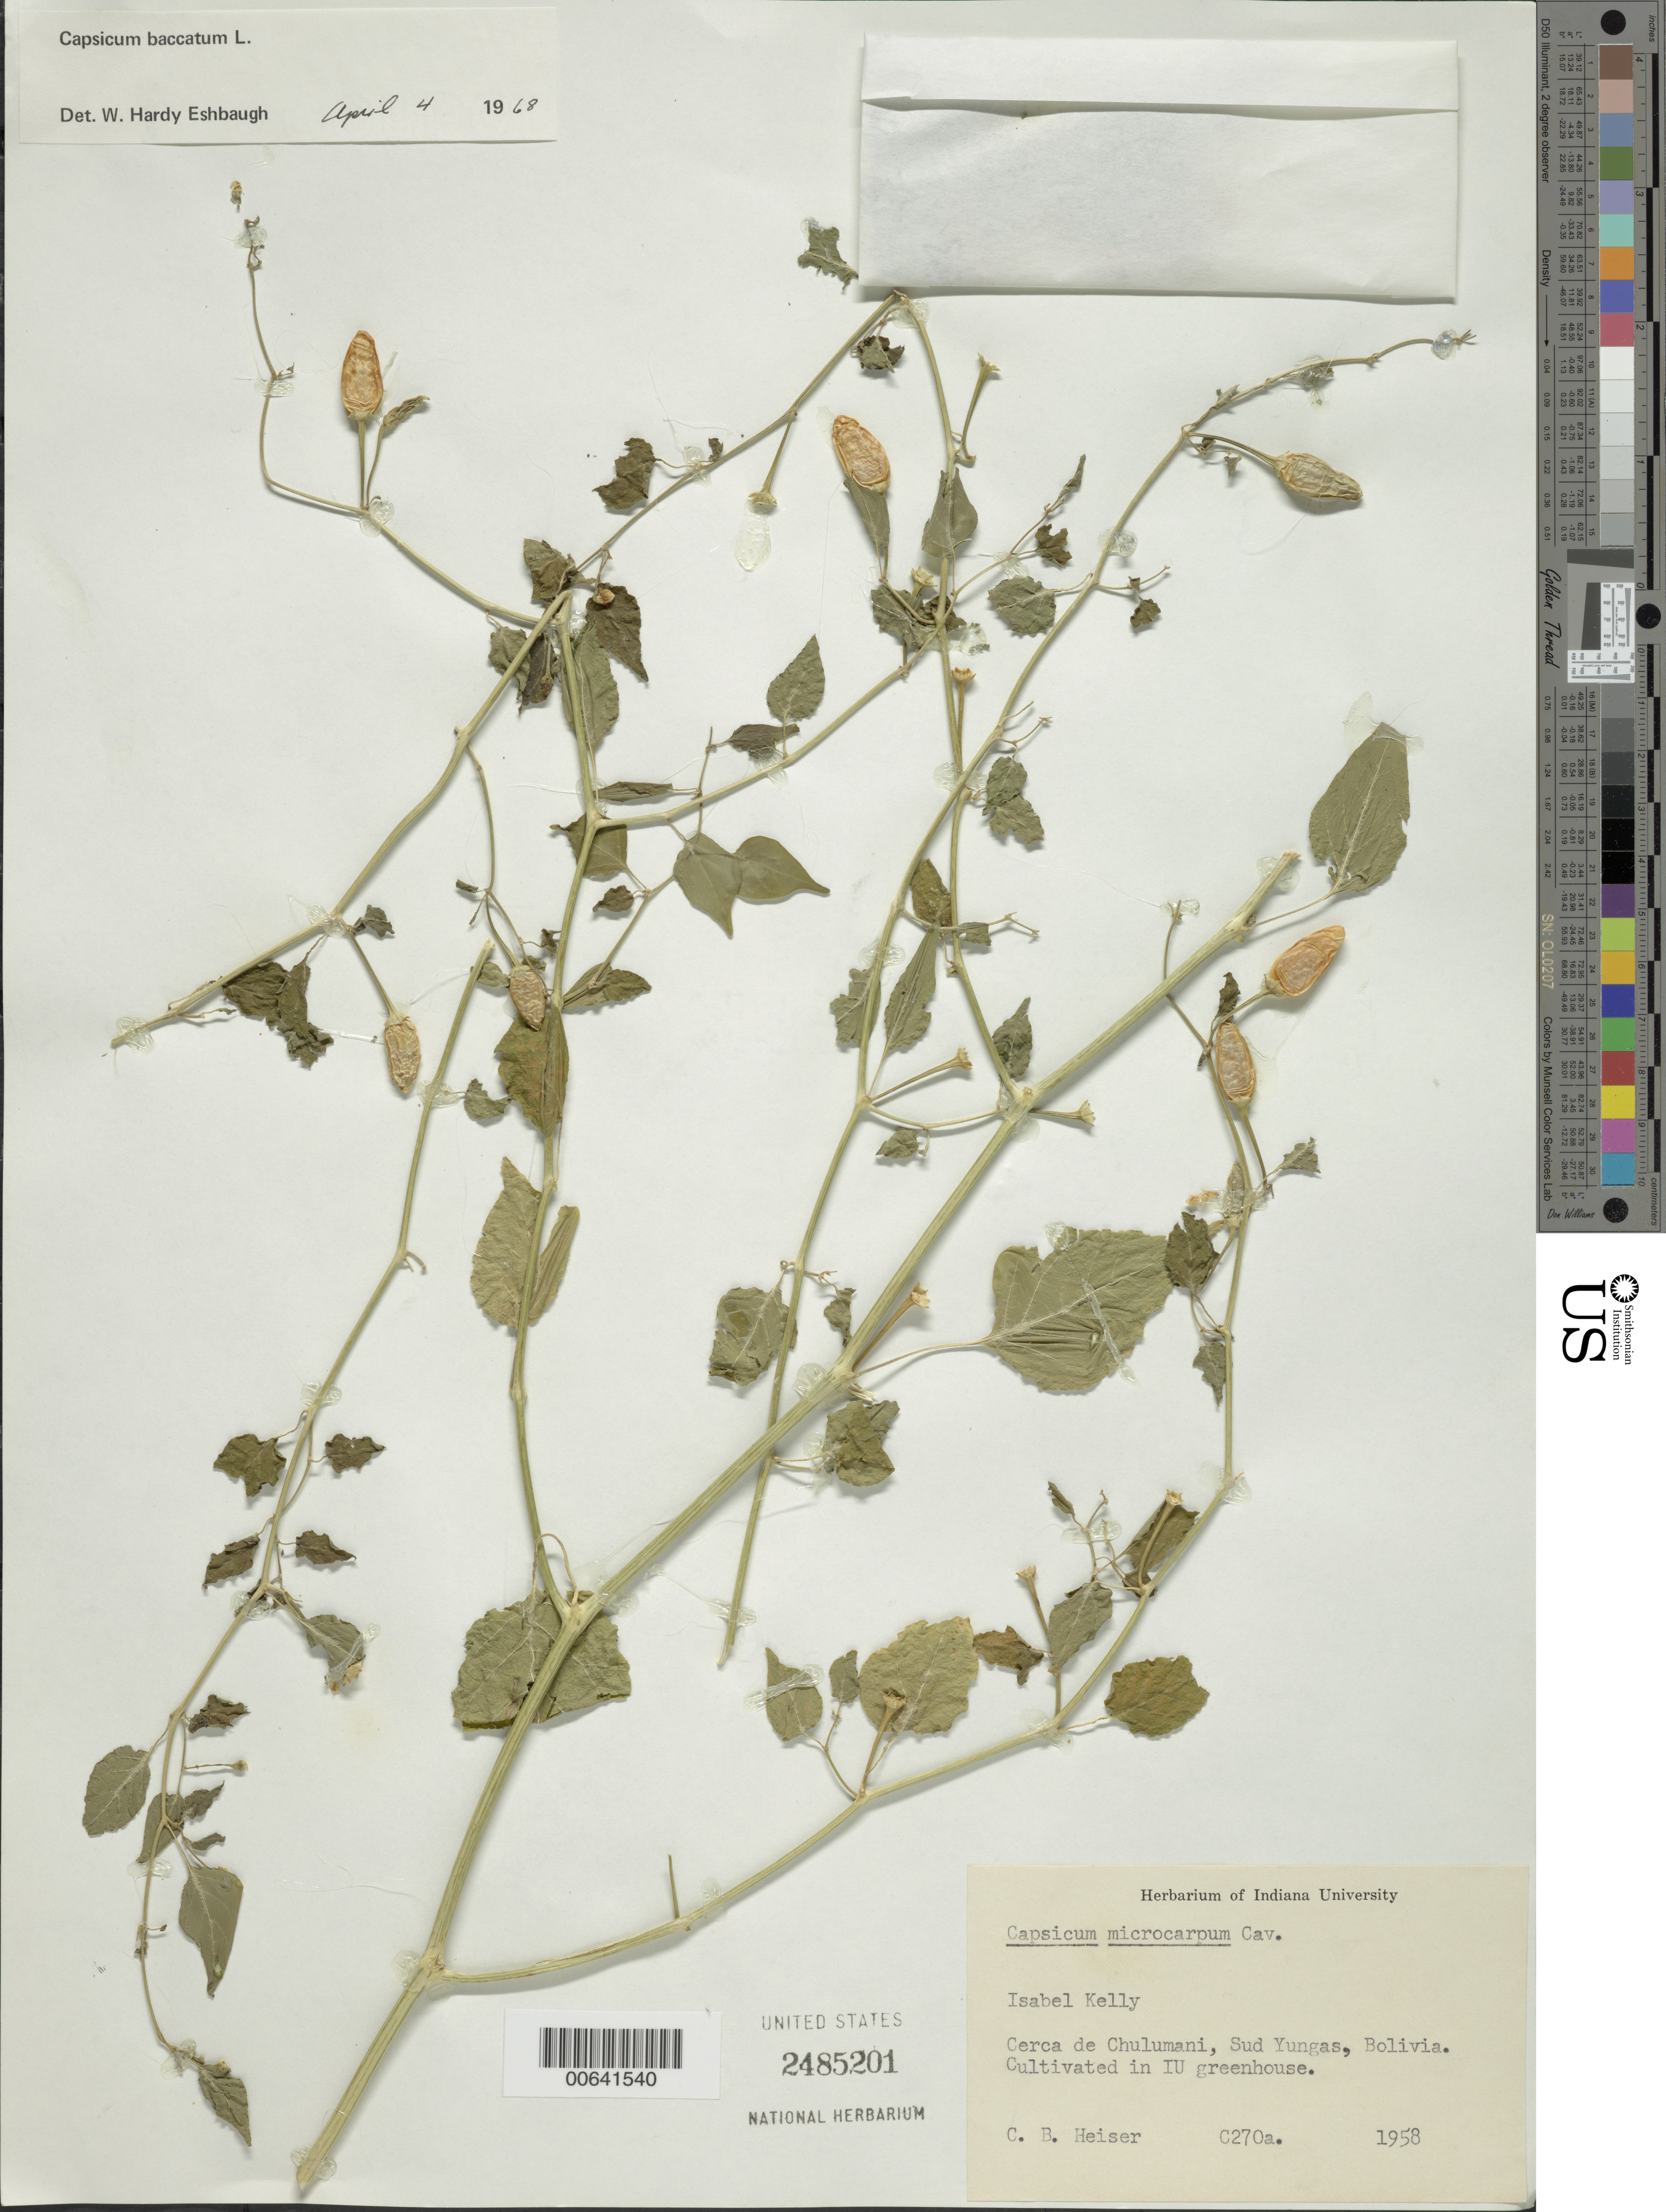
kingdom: Plantae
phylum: Tracheophyta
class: Magnoliopsida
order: Solanales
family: Solanaceae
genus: Capsicum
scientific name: Capsicum baccatum var. pendulum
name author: L.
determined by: Eshbaugh, W. H.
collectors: C. Haiser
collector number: c 270a.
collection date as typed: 1958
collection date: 1958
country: Bolivia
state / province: La Paz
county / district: Sud Yungas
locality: Sud Yungas, Cerca de Chulumani.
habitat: Nota. No. Col. presenta letras y la fecha solo 1958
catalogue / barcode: US 2485201